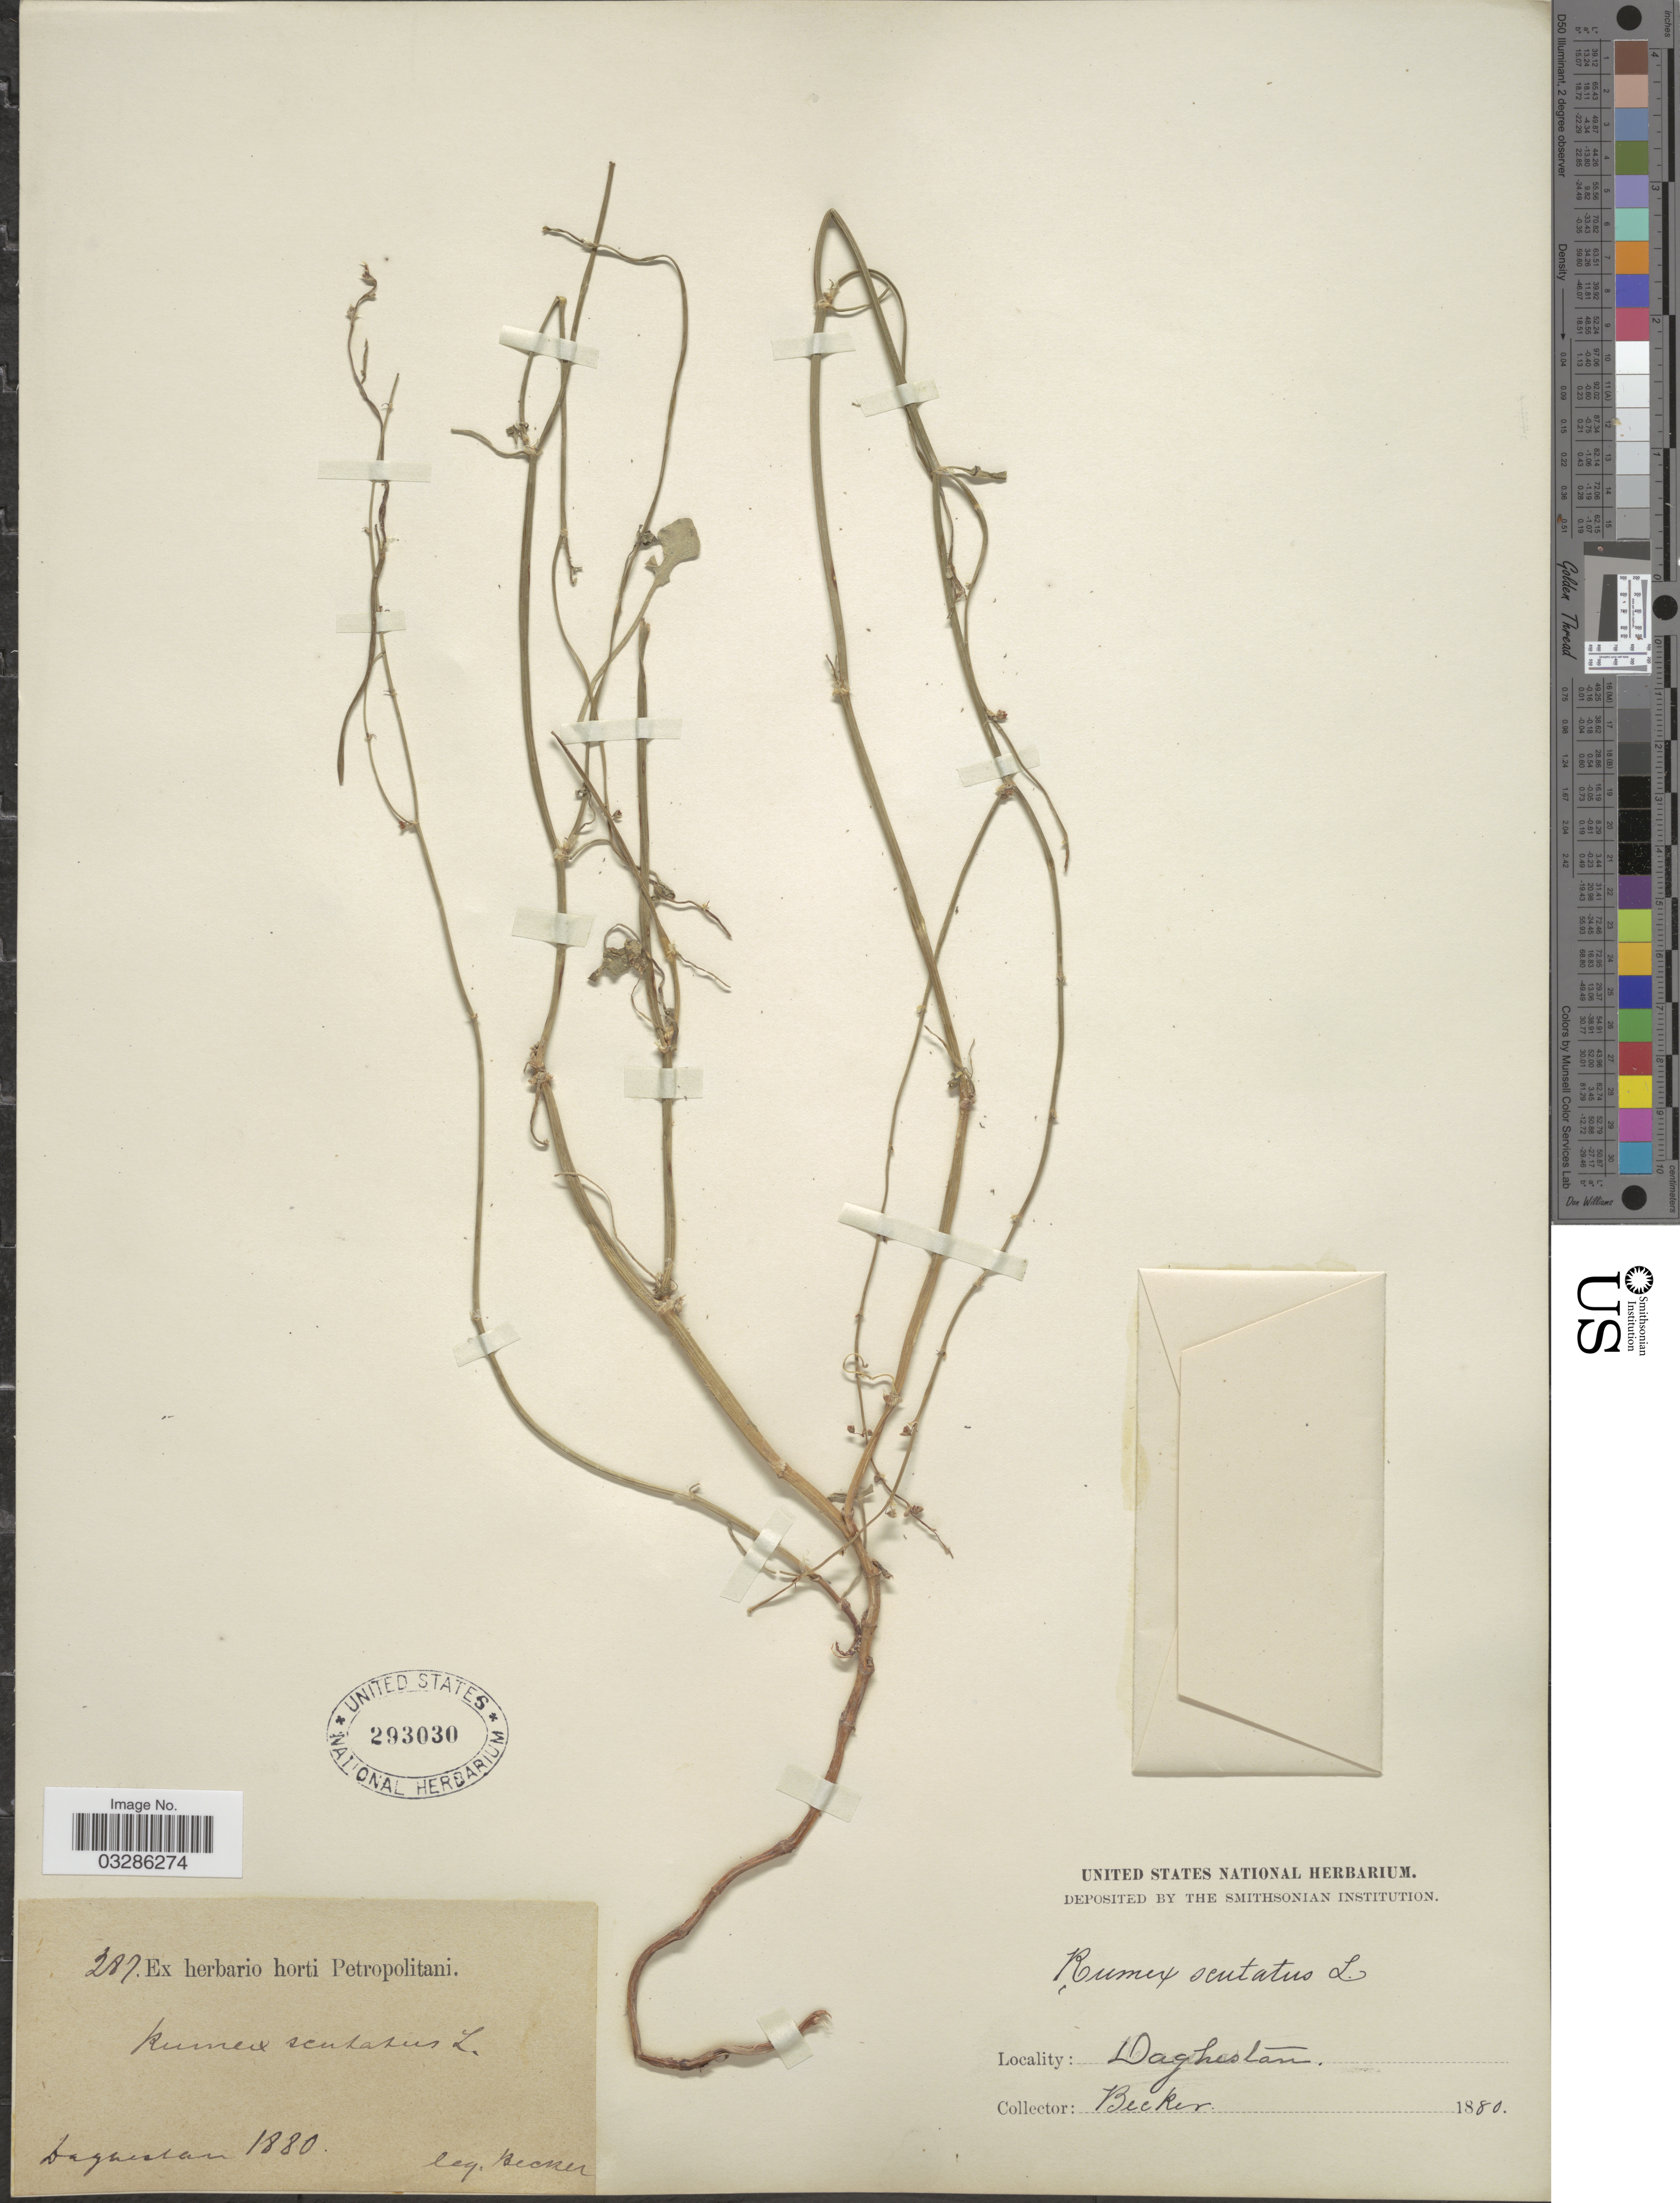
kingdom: Plantae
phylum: Tracheophyta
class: Magnoliopsida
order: Caryophyllales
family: Polygonaceae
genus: Rumex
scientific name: Rumex scutatus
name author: L.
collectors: -. Becker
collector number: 287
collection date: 1880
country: Russian Federation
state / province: Dagestan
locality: Daghestan.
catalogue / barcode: US 293030